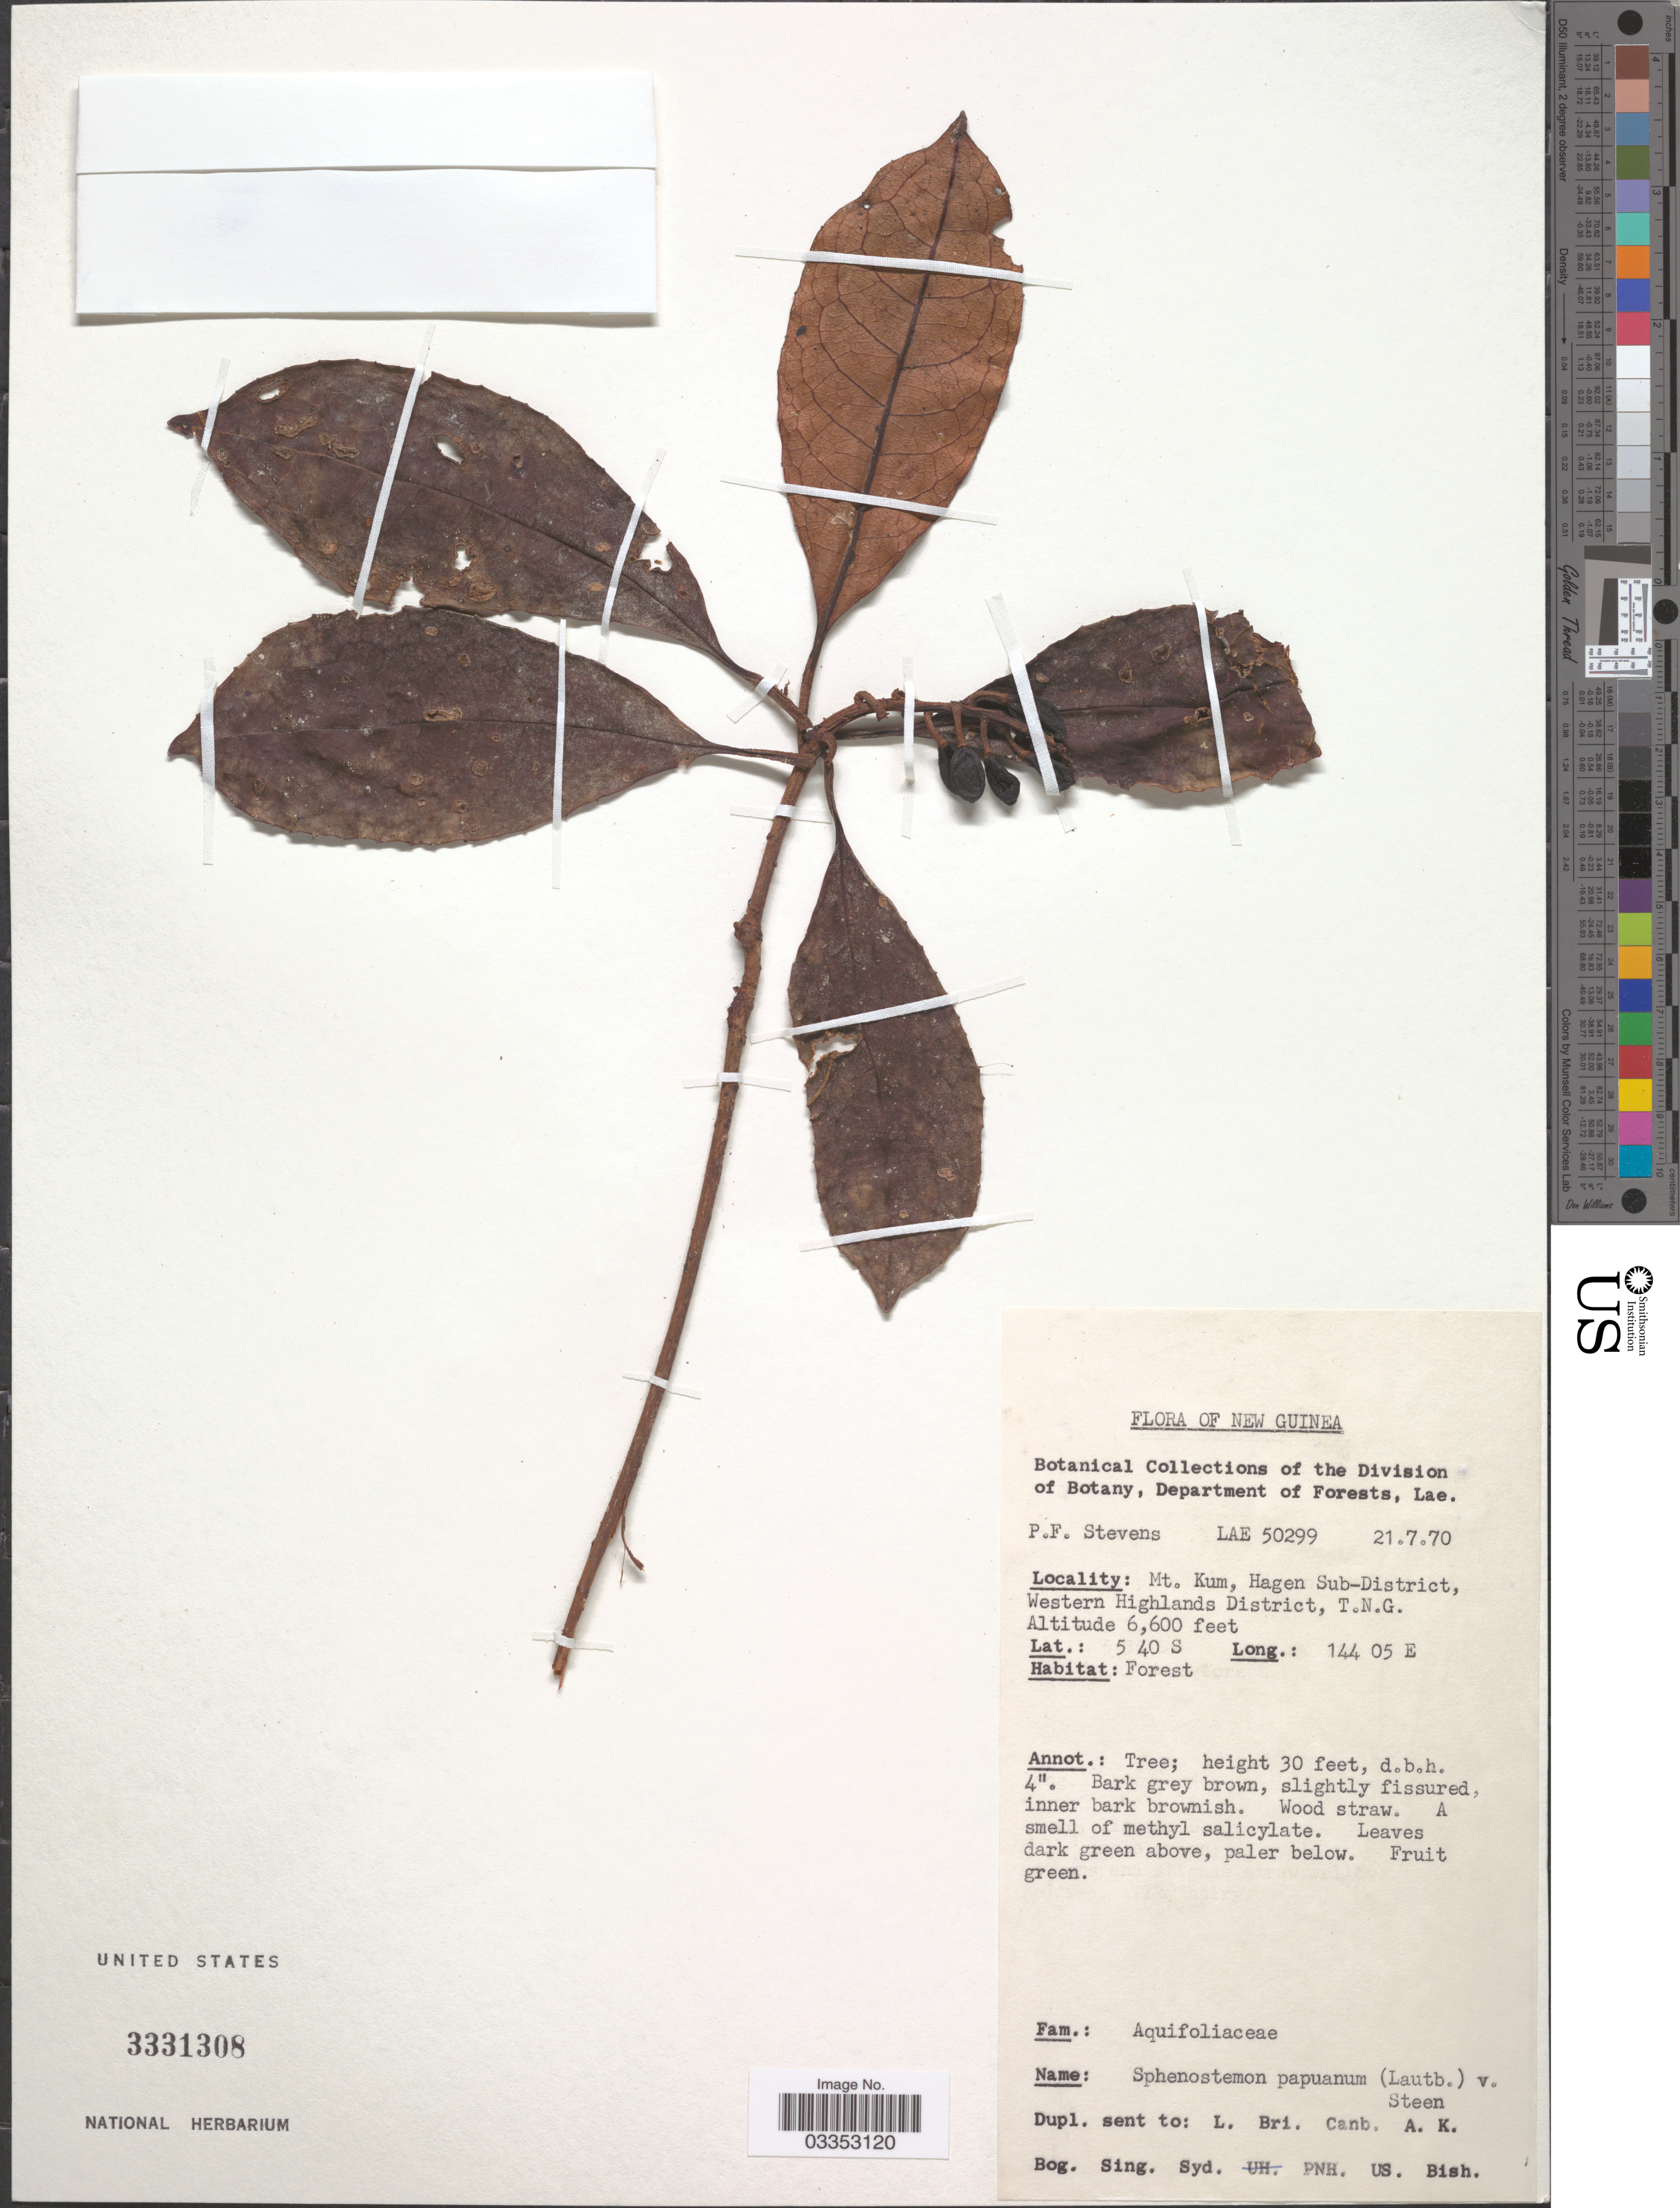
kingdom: Plantae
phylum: Tracheophyta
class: Magnoliopsida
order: Paracryphiales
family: Paracryphiaceae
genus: Sphenostemon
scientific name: Sphenostemon papuanus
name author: (Lauterb.) Steenis & Erdtm.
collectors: P. F. Stevens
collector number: LAE 50299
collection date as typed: Transcribed d/m/y: 21/7/20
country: Papua New Guinea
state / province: Western Highlands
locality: New Guinea. Mt. Kum, Hagen Sub-District, Western Highlands District, T.N.G.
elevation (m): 2012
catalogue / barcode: US 3331308